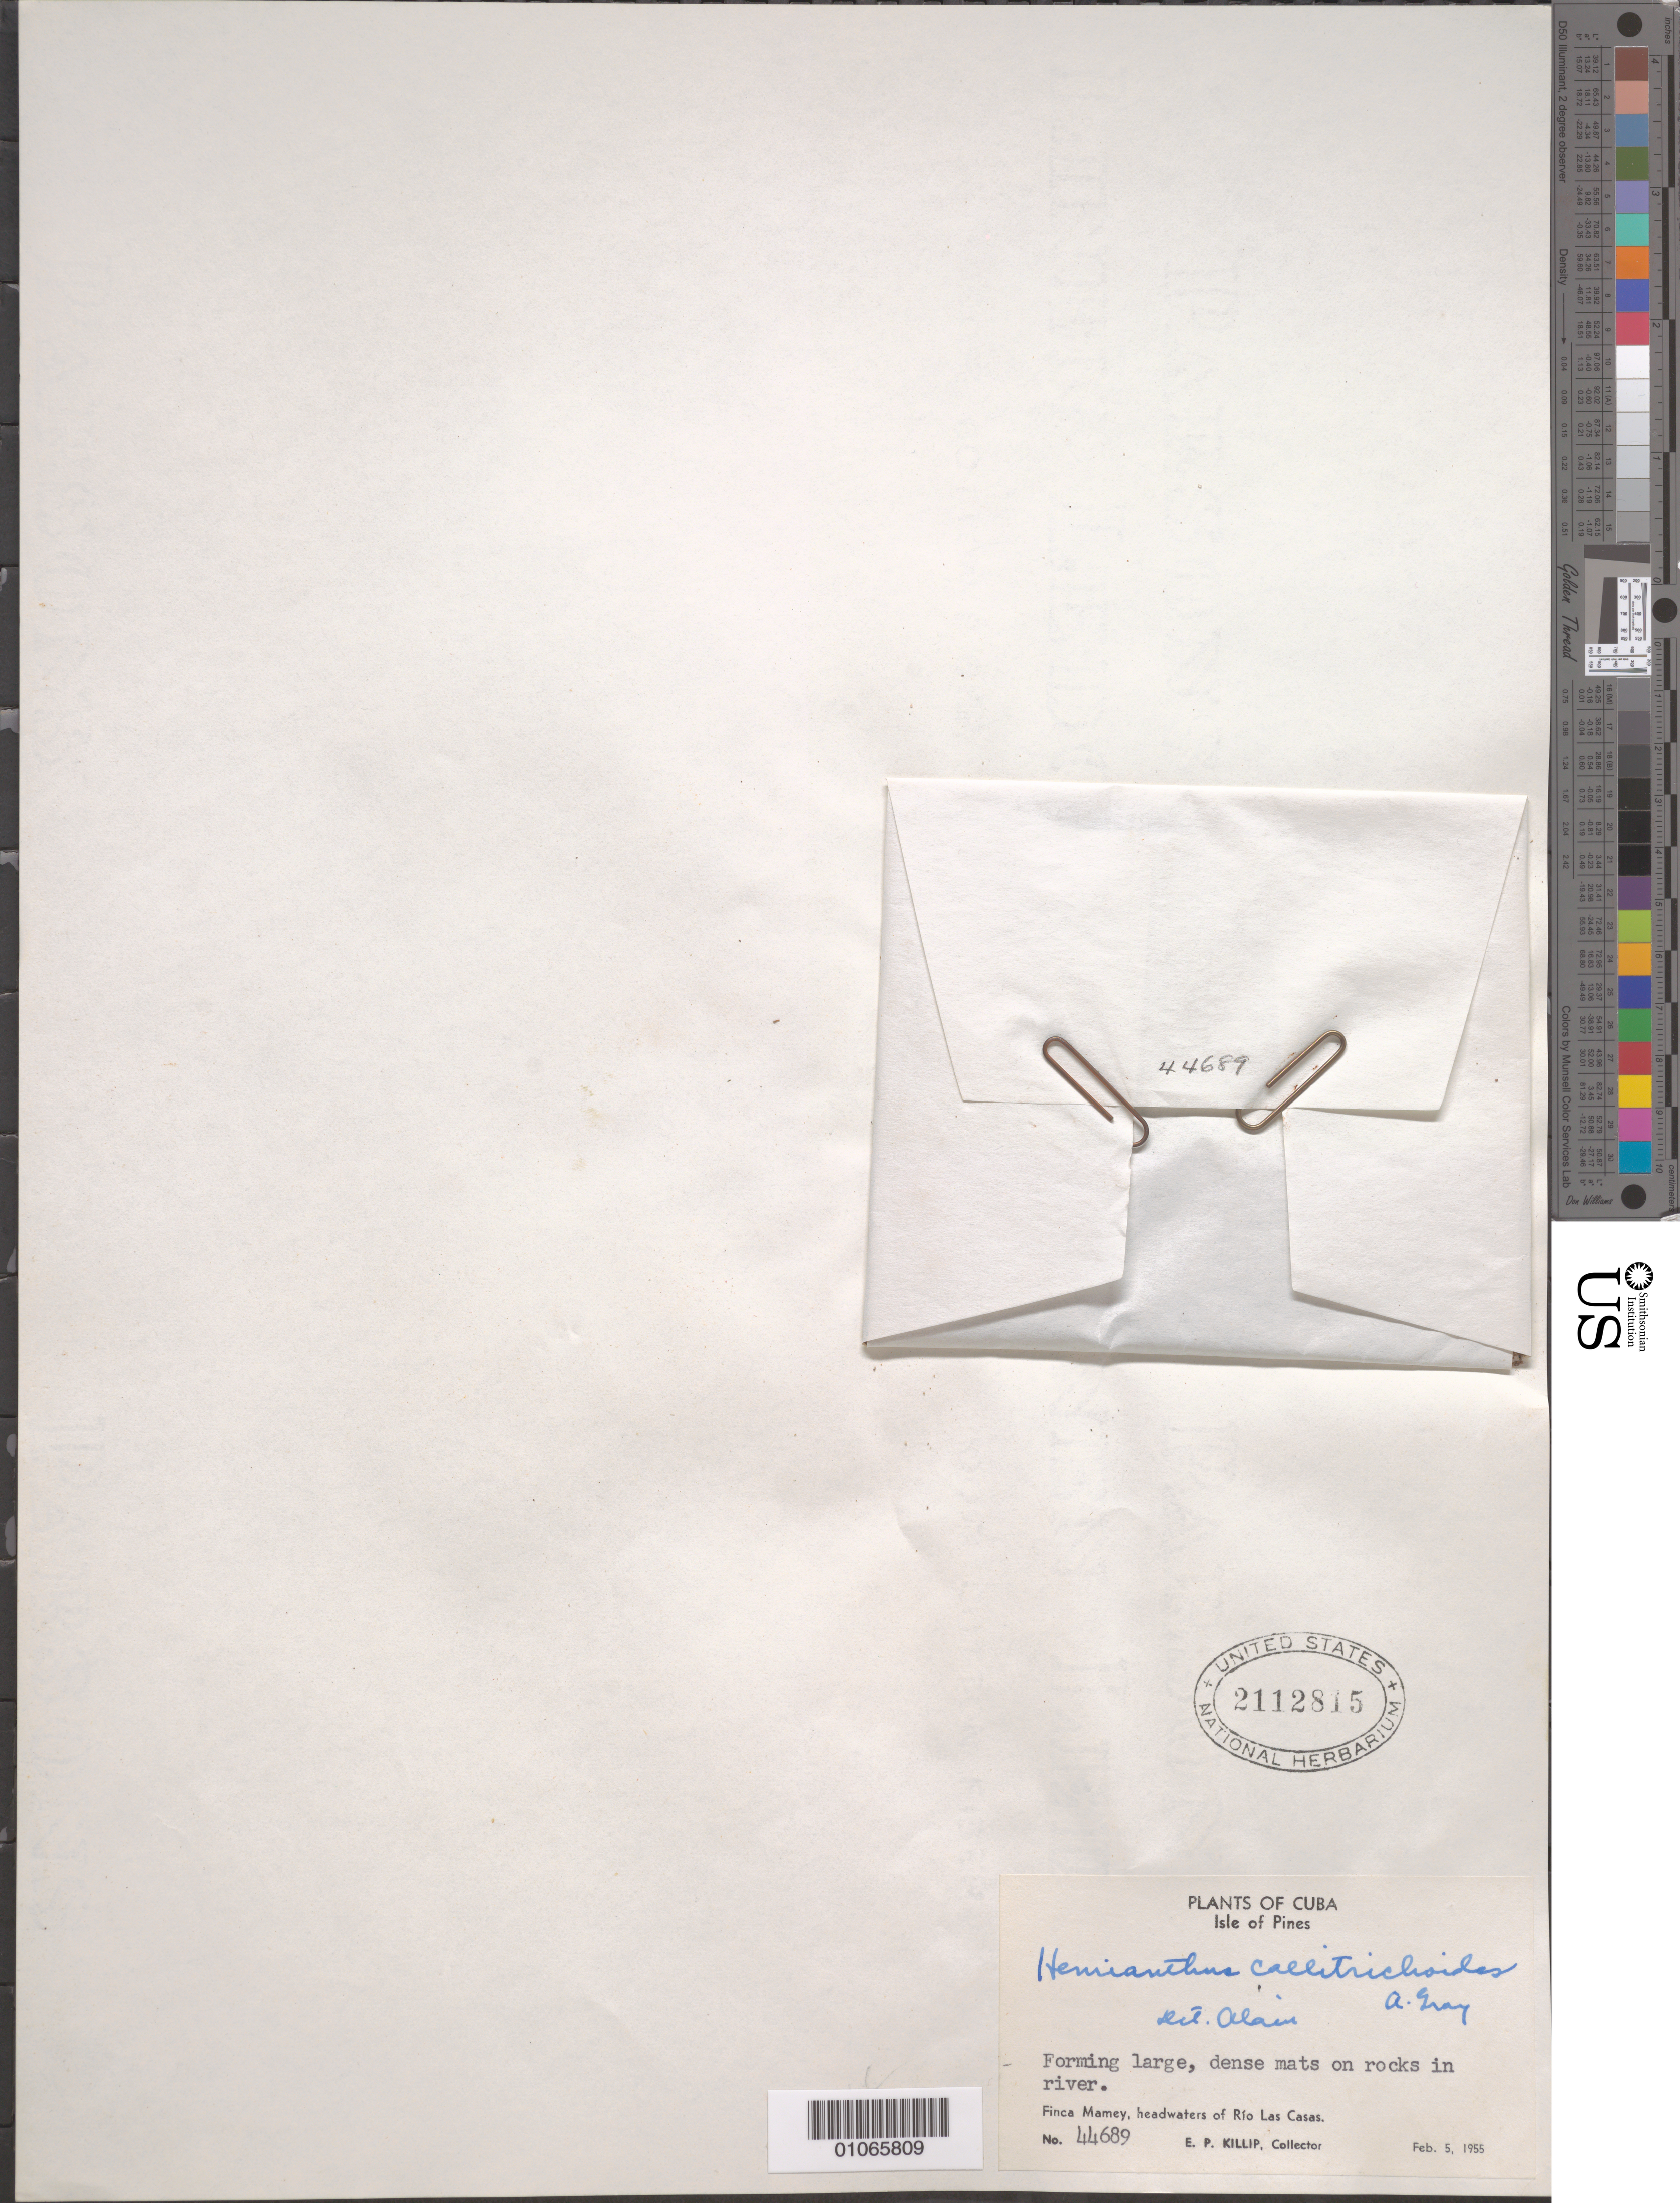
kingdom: Plantae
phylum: Tracheophyta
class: Magnoliopsida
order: Lamiales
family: Linderniaceae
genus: Hemianthus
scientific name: Hemianthus callitrichoides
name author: Griseb.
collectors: E. P. Killip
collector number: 44689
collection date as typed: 05 Feb 1955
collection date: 1955-02-05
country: Cuba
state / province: Isla de La Juventud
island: Isla de la Juventud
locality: Isle of Pines, Finca Mamey, headwaters of Rio Las Casas Forming large, dense mats on rocks in river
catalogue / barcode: US 2112815